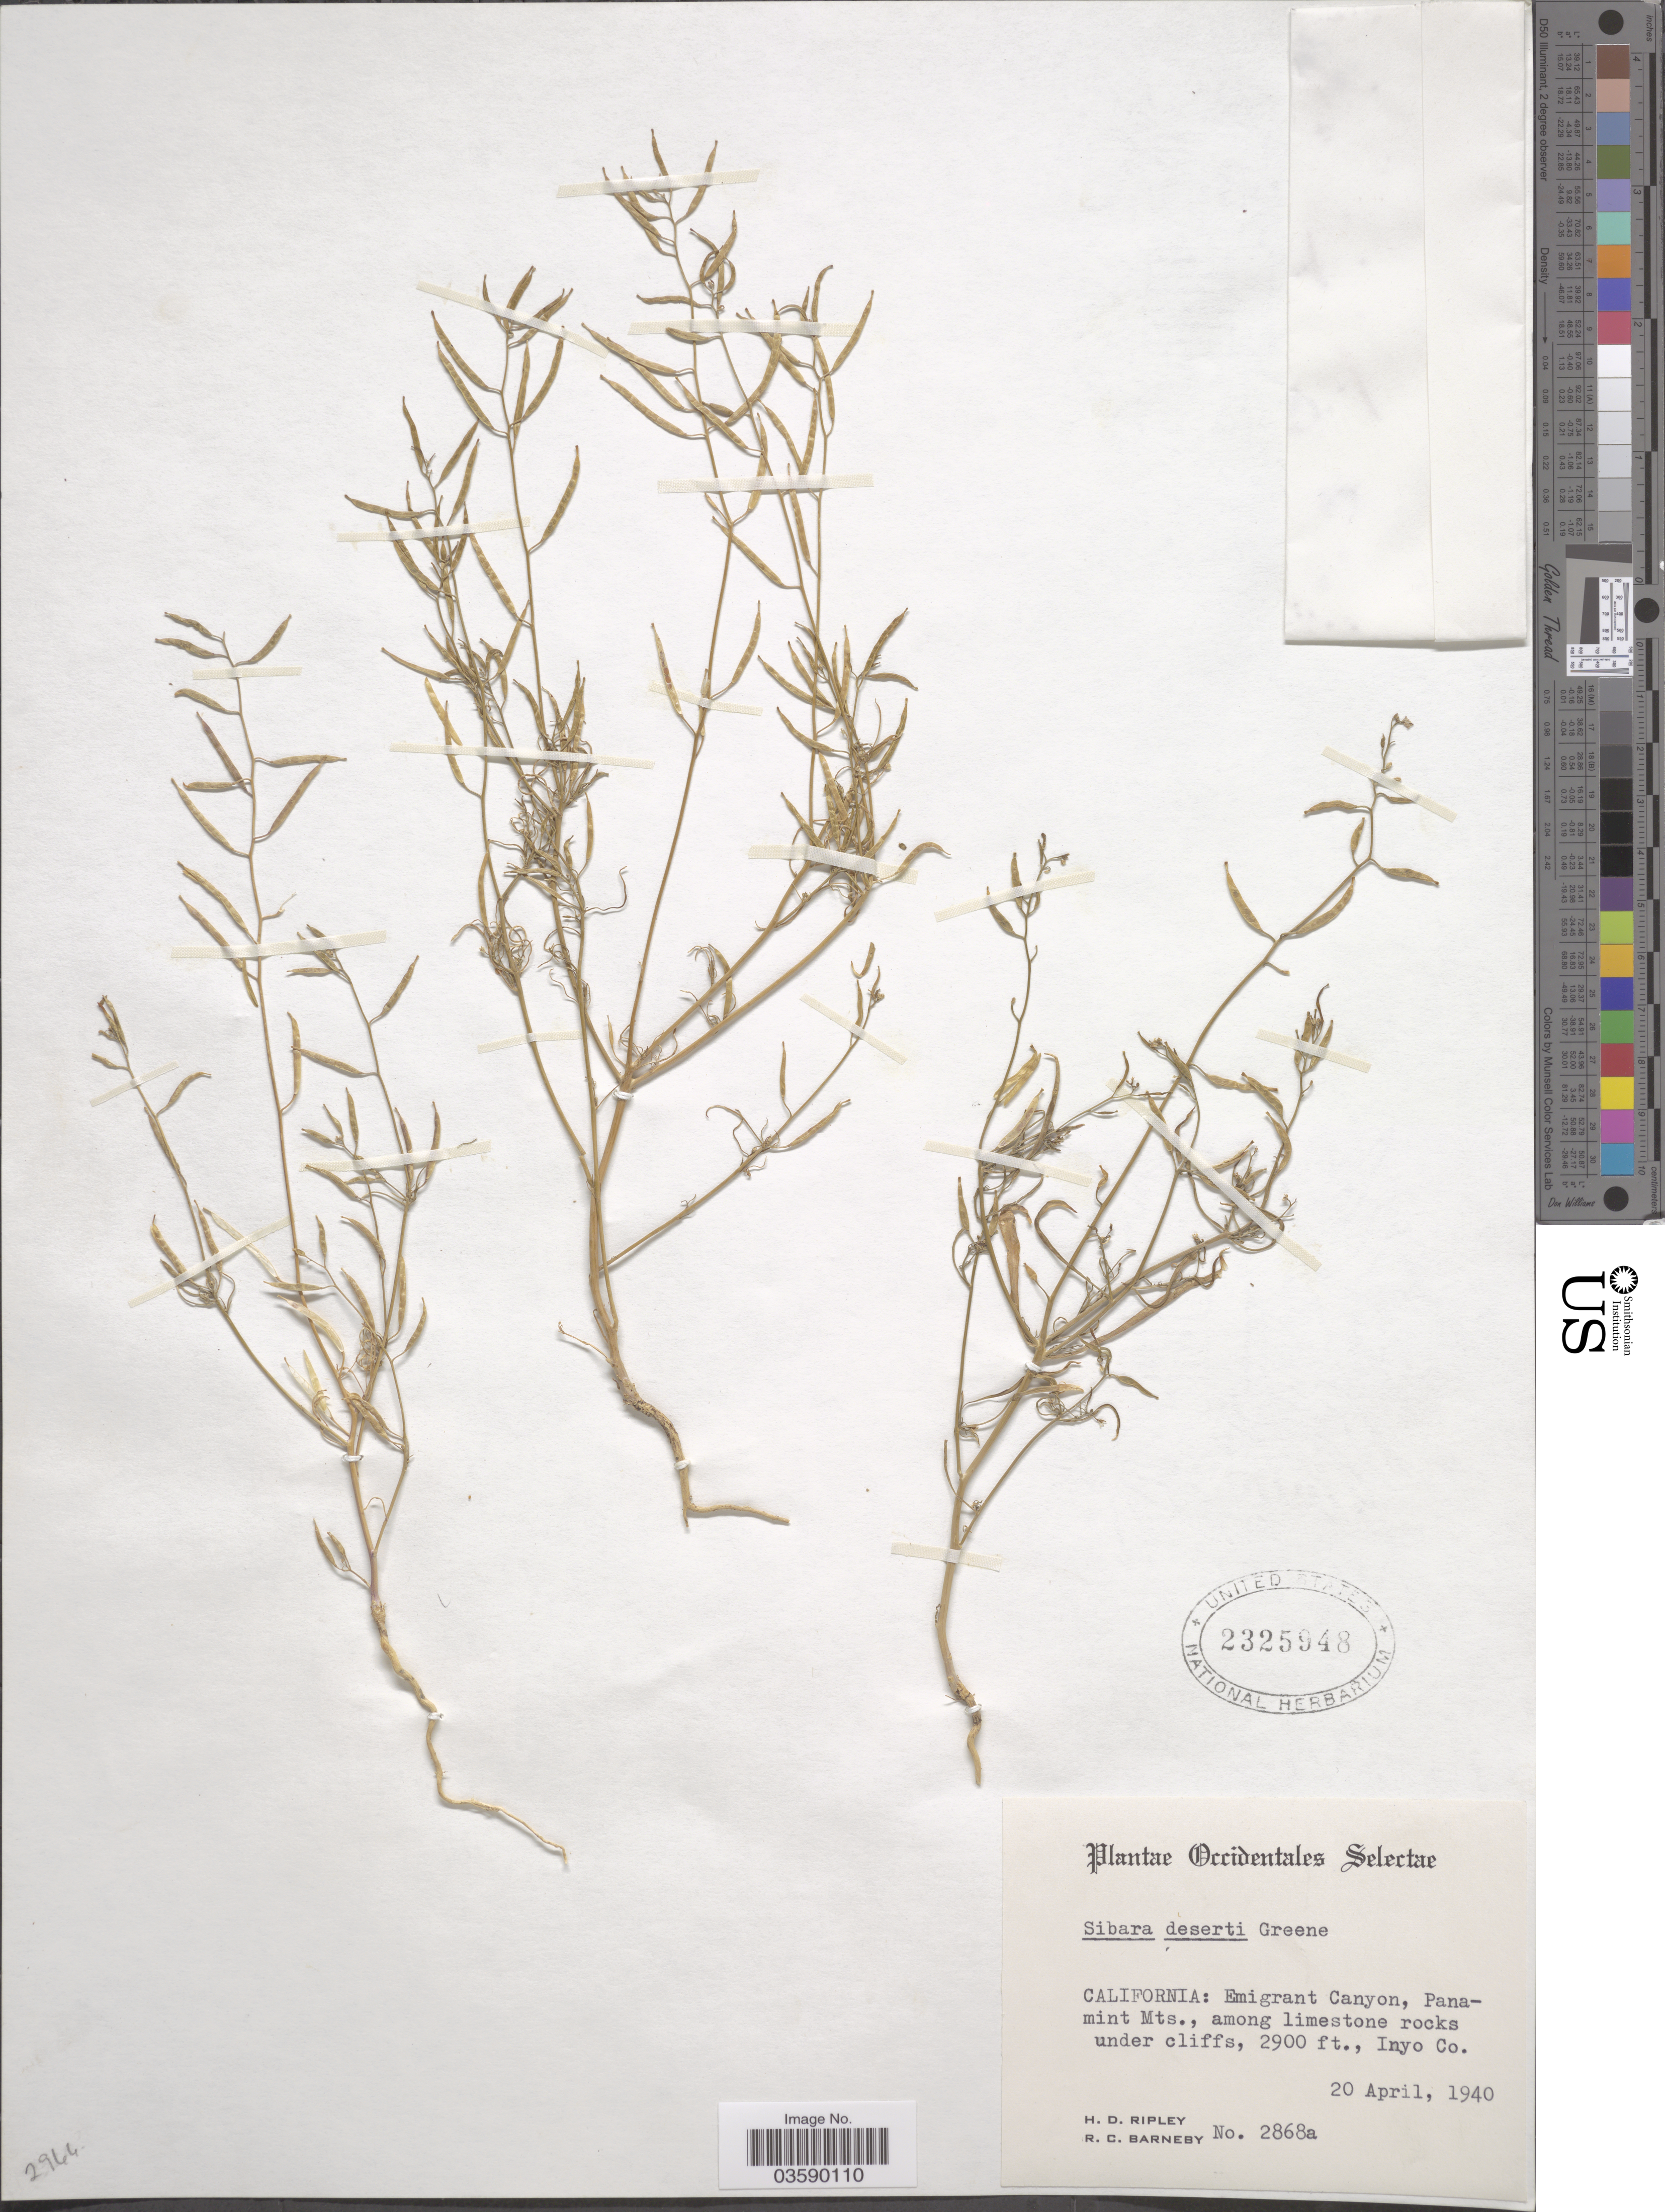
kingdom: Plantae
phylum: Tracheophyta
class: Magnoliopsida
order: Brassicales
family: Brassicaceae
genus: Cardamine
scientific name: Cardamine sp.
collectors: H. Ripley & R. C. Barneby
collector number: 2868a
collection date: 1940-04-20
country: United States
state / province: California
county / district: Inyo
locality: Emigrant Canyon, Panamint Mts., among limestone rocks under cliffs. Inyo Co.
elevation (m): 884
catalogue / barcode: US 2325948